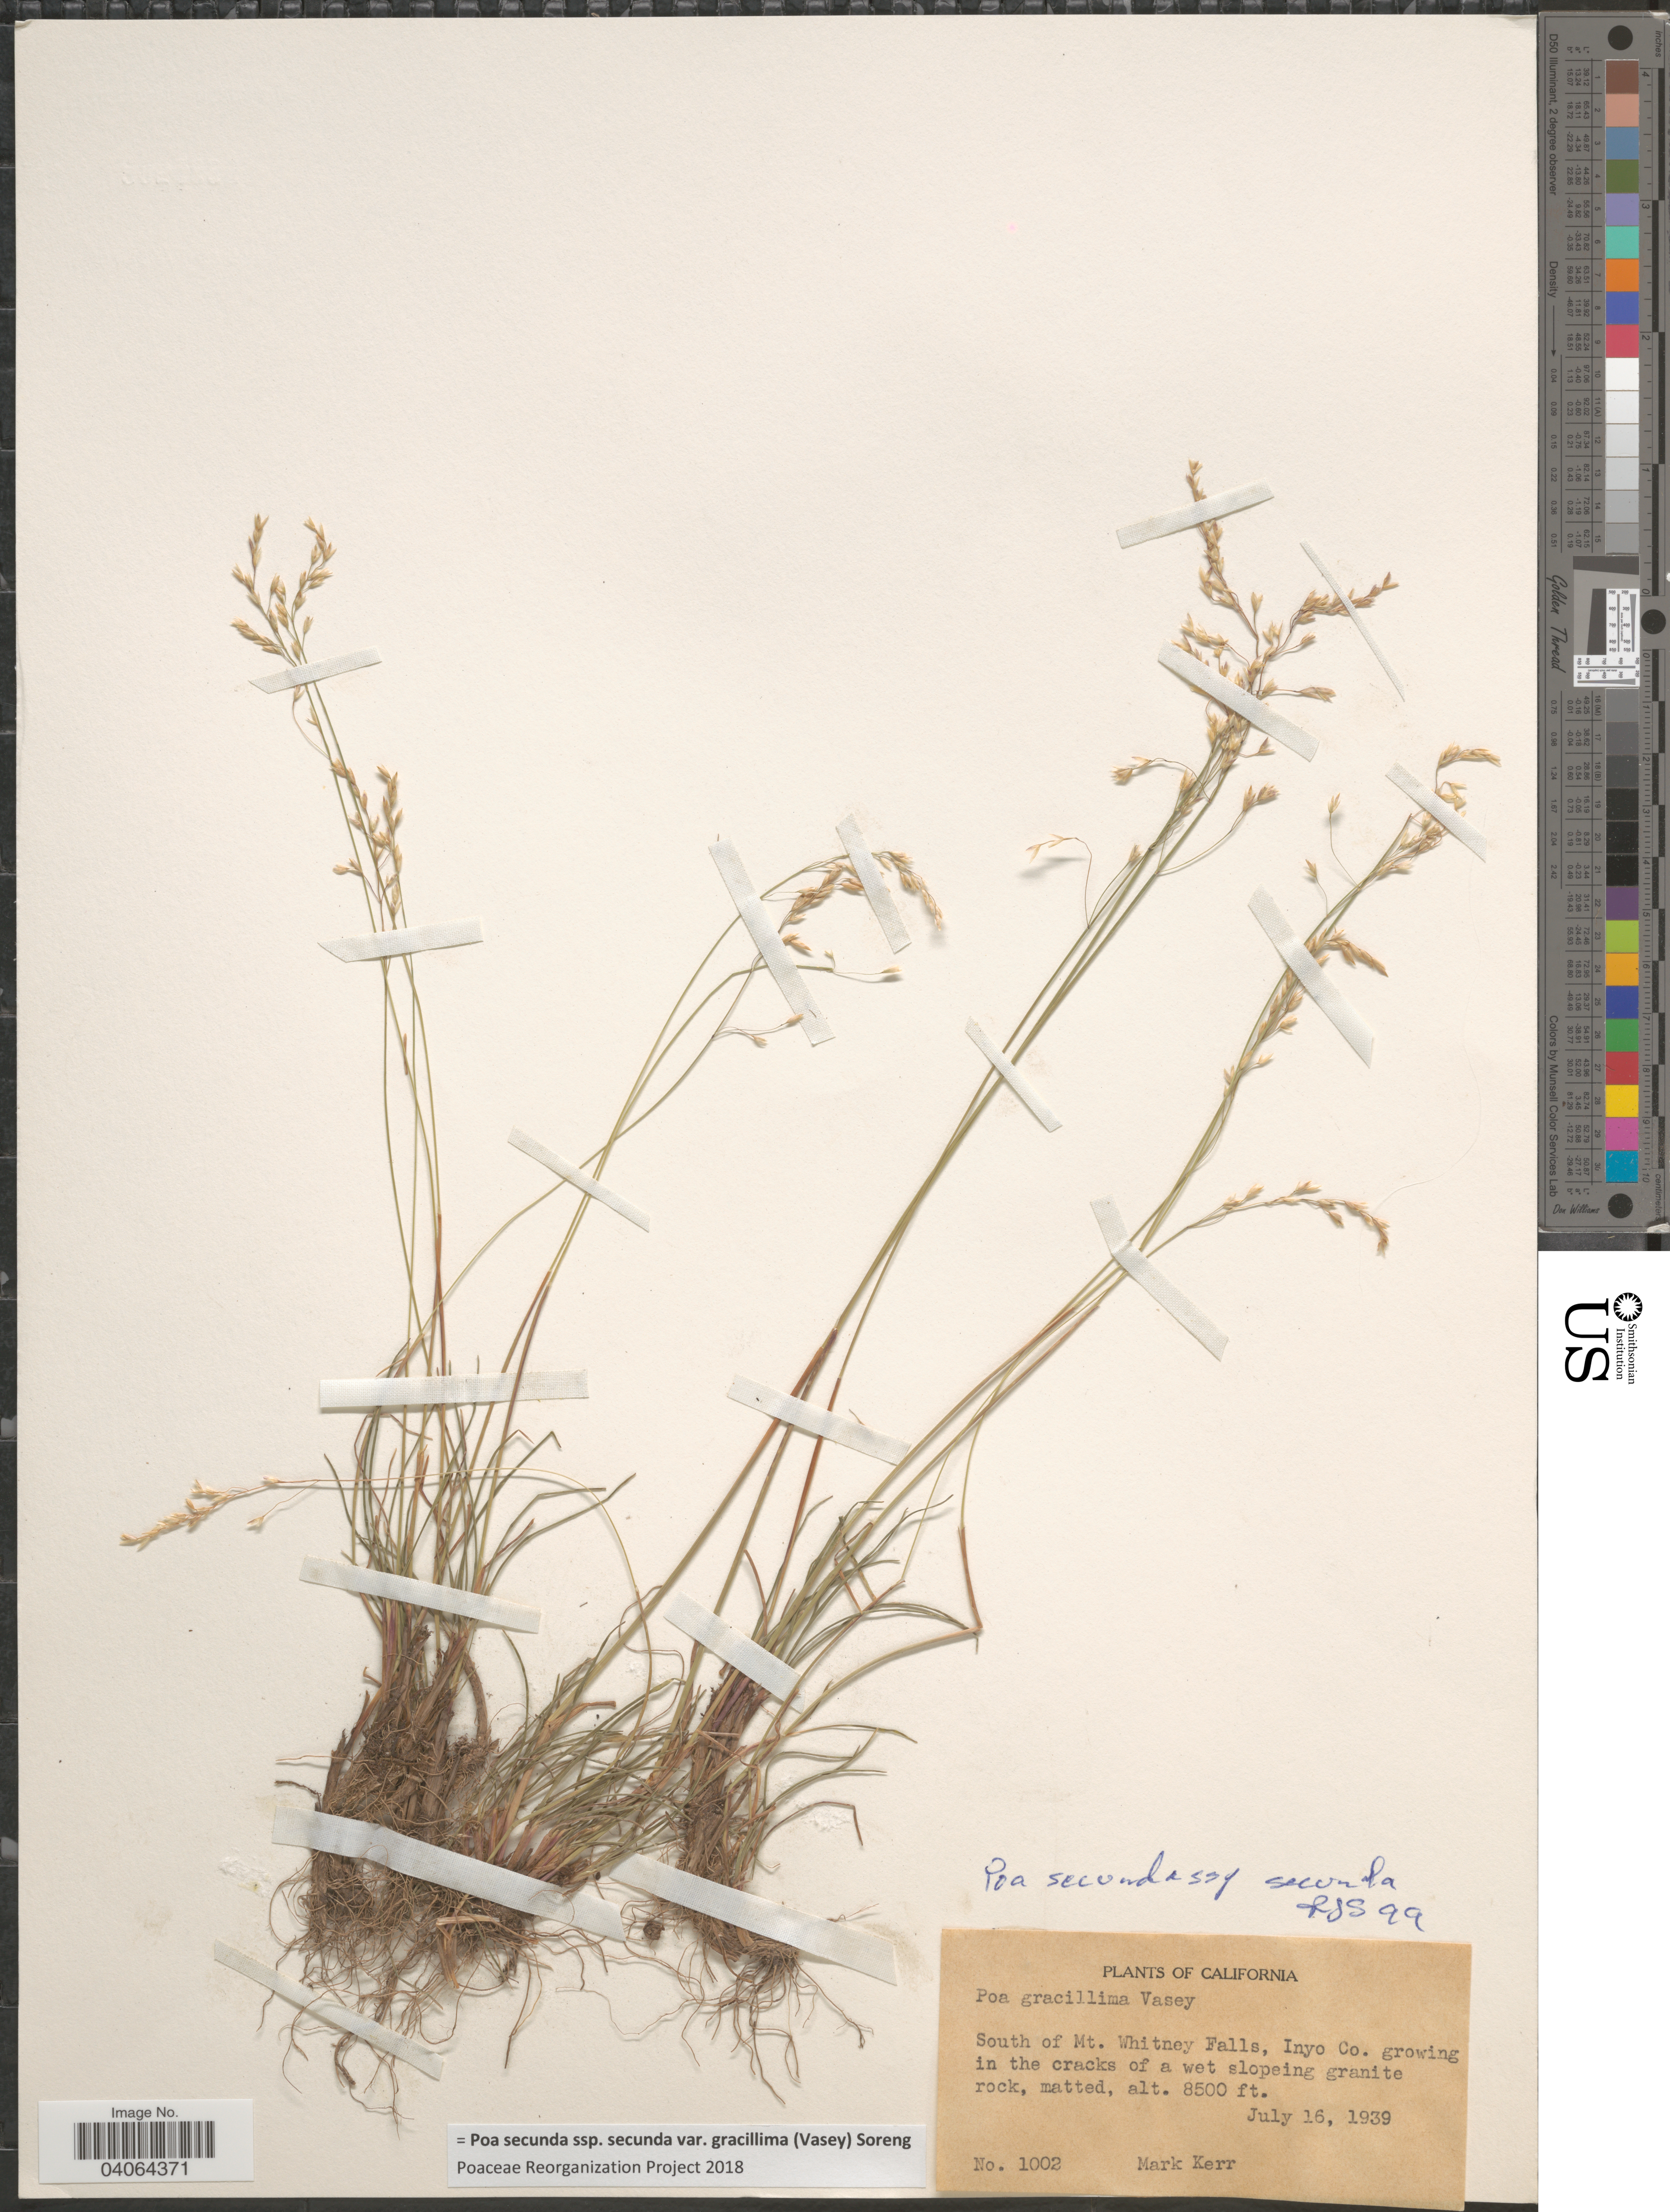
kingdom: Plantae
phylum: Tracheophyta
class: Liliopsida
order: Poales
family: Poaceae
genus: Poa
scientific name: Poa secunda subsp. secunda var. gracillima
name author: (Vasey) Soreng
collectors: M. Kerr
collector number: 1002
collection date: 1939-07-16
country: United States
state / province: California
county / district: Inyo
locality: South of Mt. Whitney Falls, Inyo Co. growing in the cracks of a wet slopeing granite rock.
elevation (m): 2591